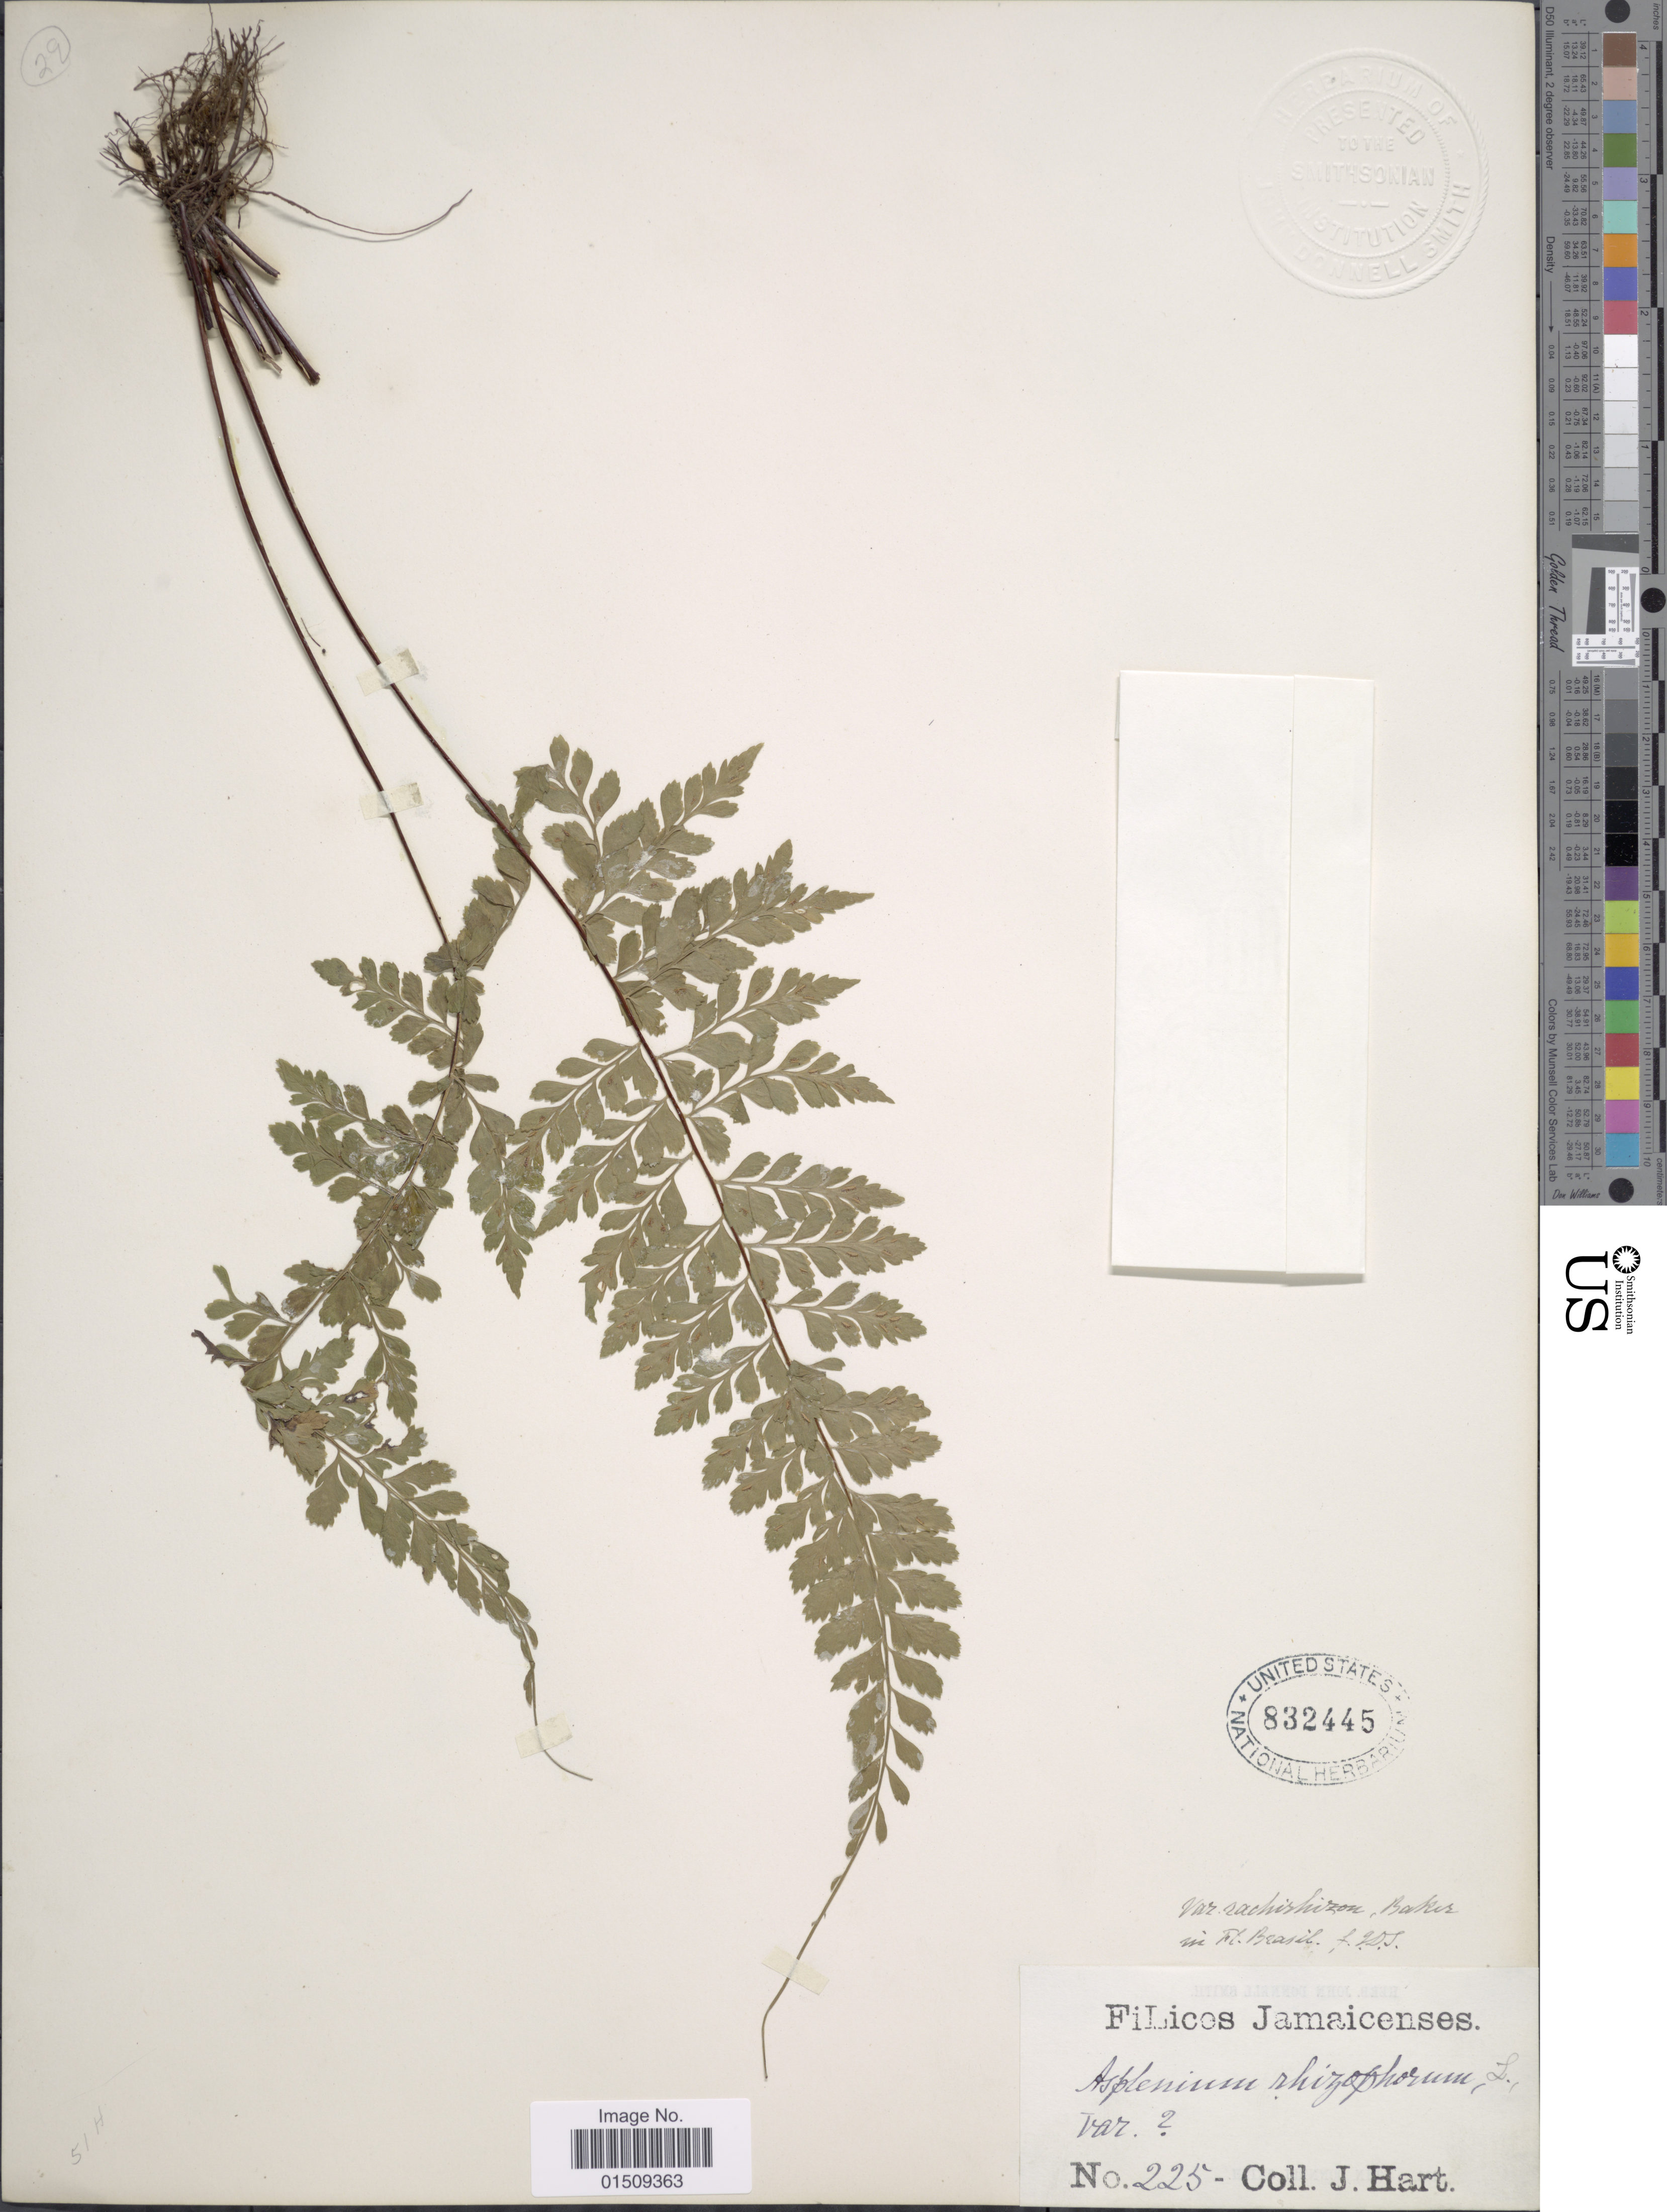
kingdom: Plantae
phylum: Tracheophyta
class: Polypodiopsida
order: Polypodiales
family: Aspleniaceae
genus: Asplenium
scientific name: Asplenium radicans var. partitum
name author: (Klotzsch) Hieron.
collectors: J. Hart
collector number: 225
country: Jamaica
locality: Jamaicenses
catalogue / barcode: US 832445